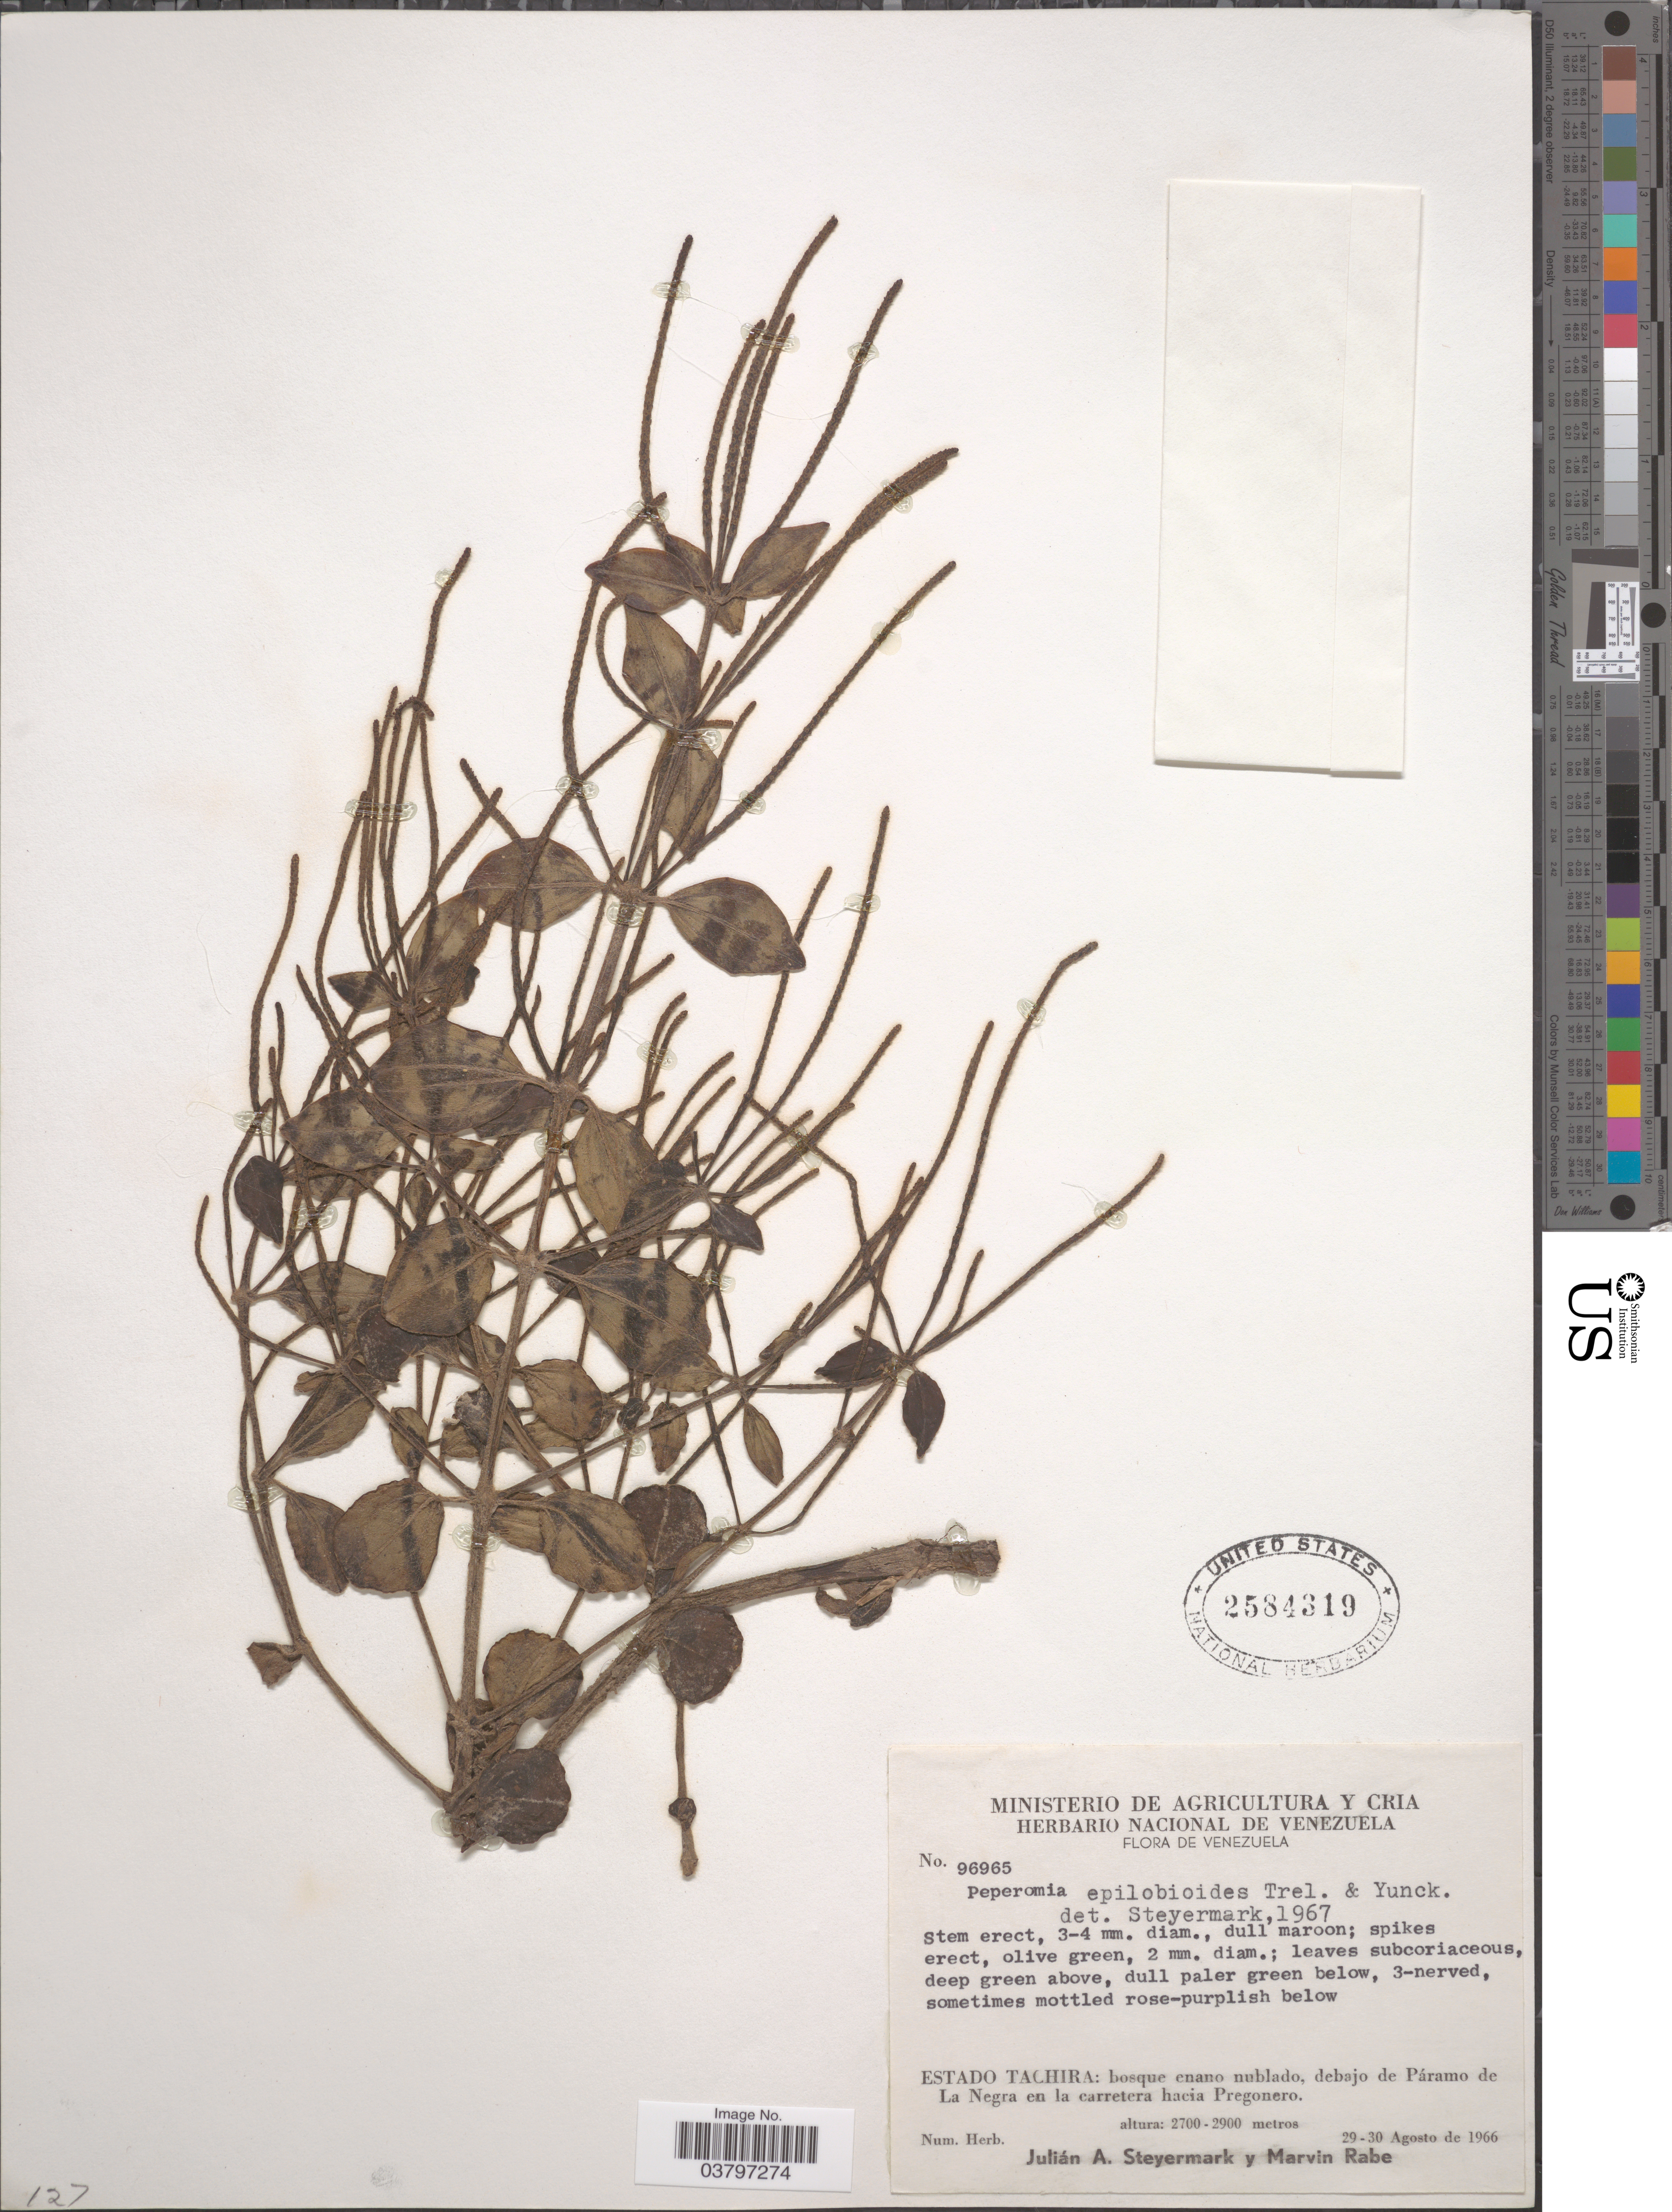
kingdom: Plantae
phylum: Tracheophyta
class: Magnoliopsida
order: Piperales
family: Piperaceae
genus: Peperomia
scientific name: Peperomia epilobioides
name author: Trel. & Yunck.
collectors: J. Steyermark & M. Rabe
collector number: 96965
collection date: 1966-08-29/1966-08-30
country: Venezuela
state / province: Tachira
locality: Debajo de Páramo de La Negra en la carretera hacia Pregonero.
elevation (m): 2700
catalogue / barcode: US 2584319